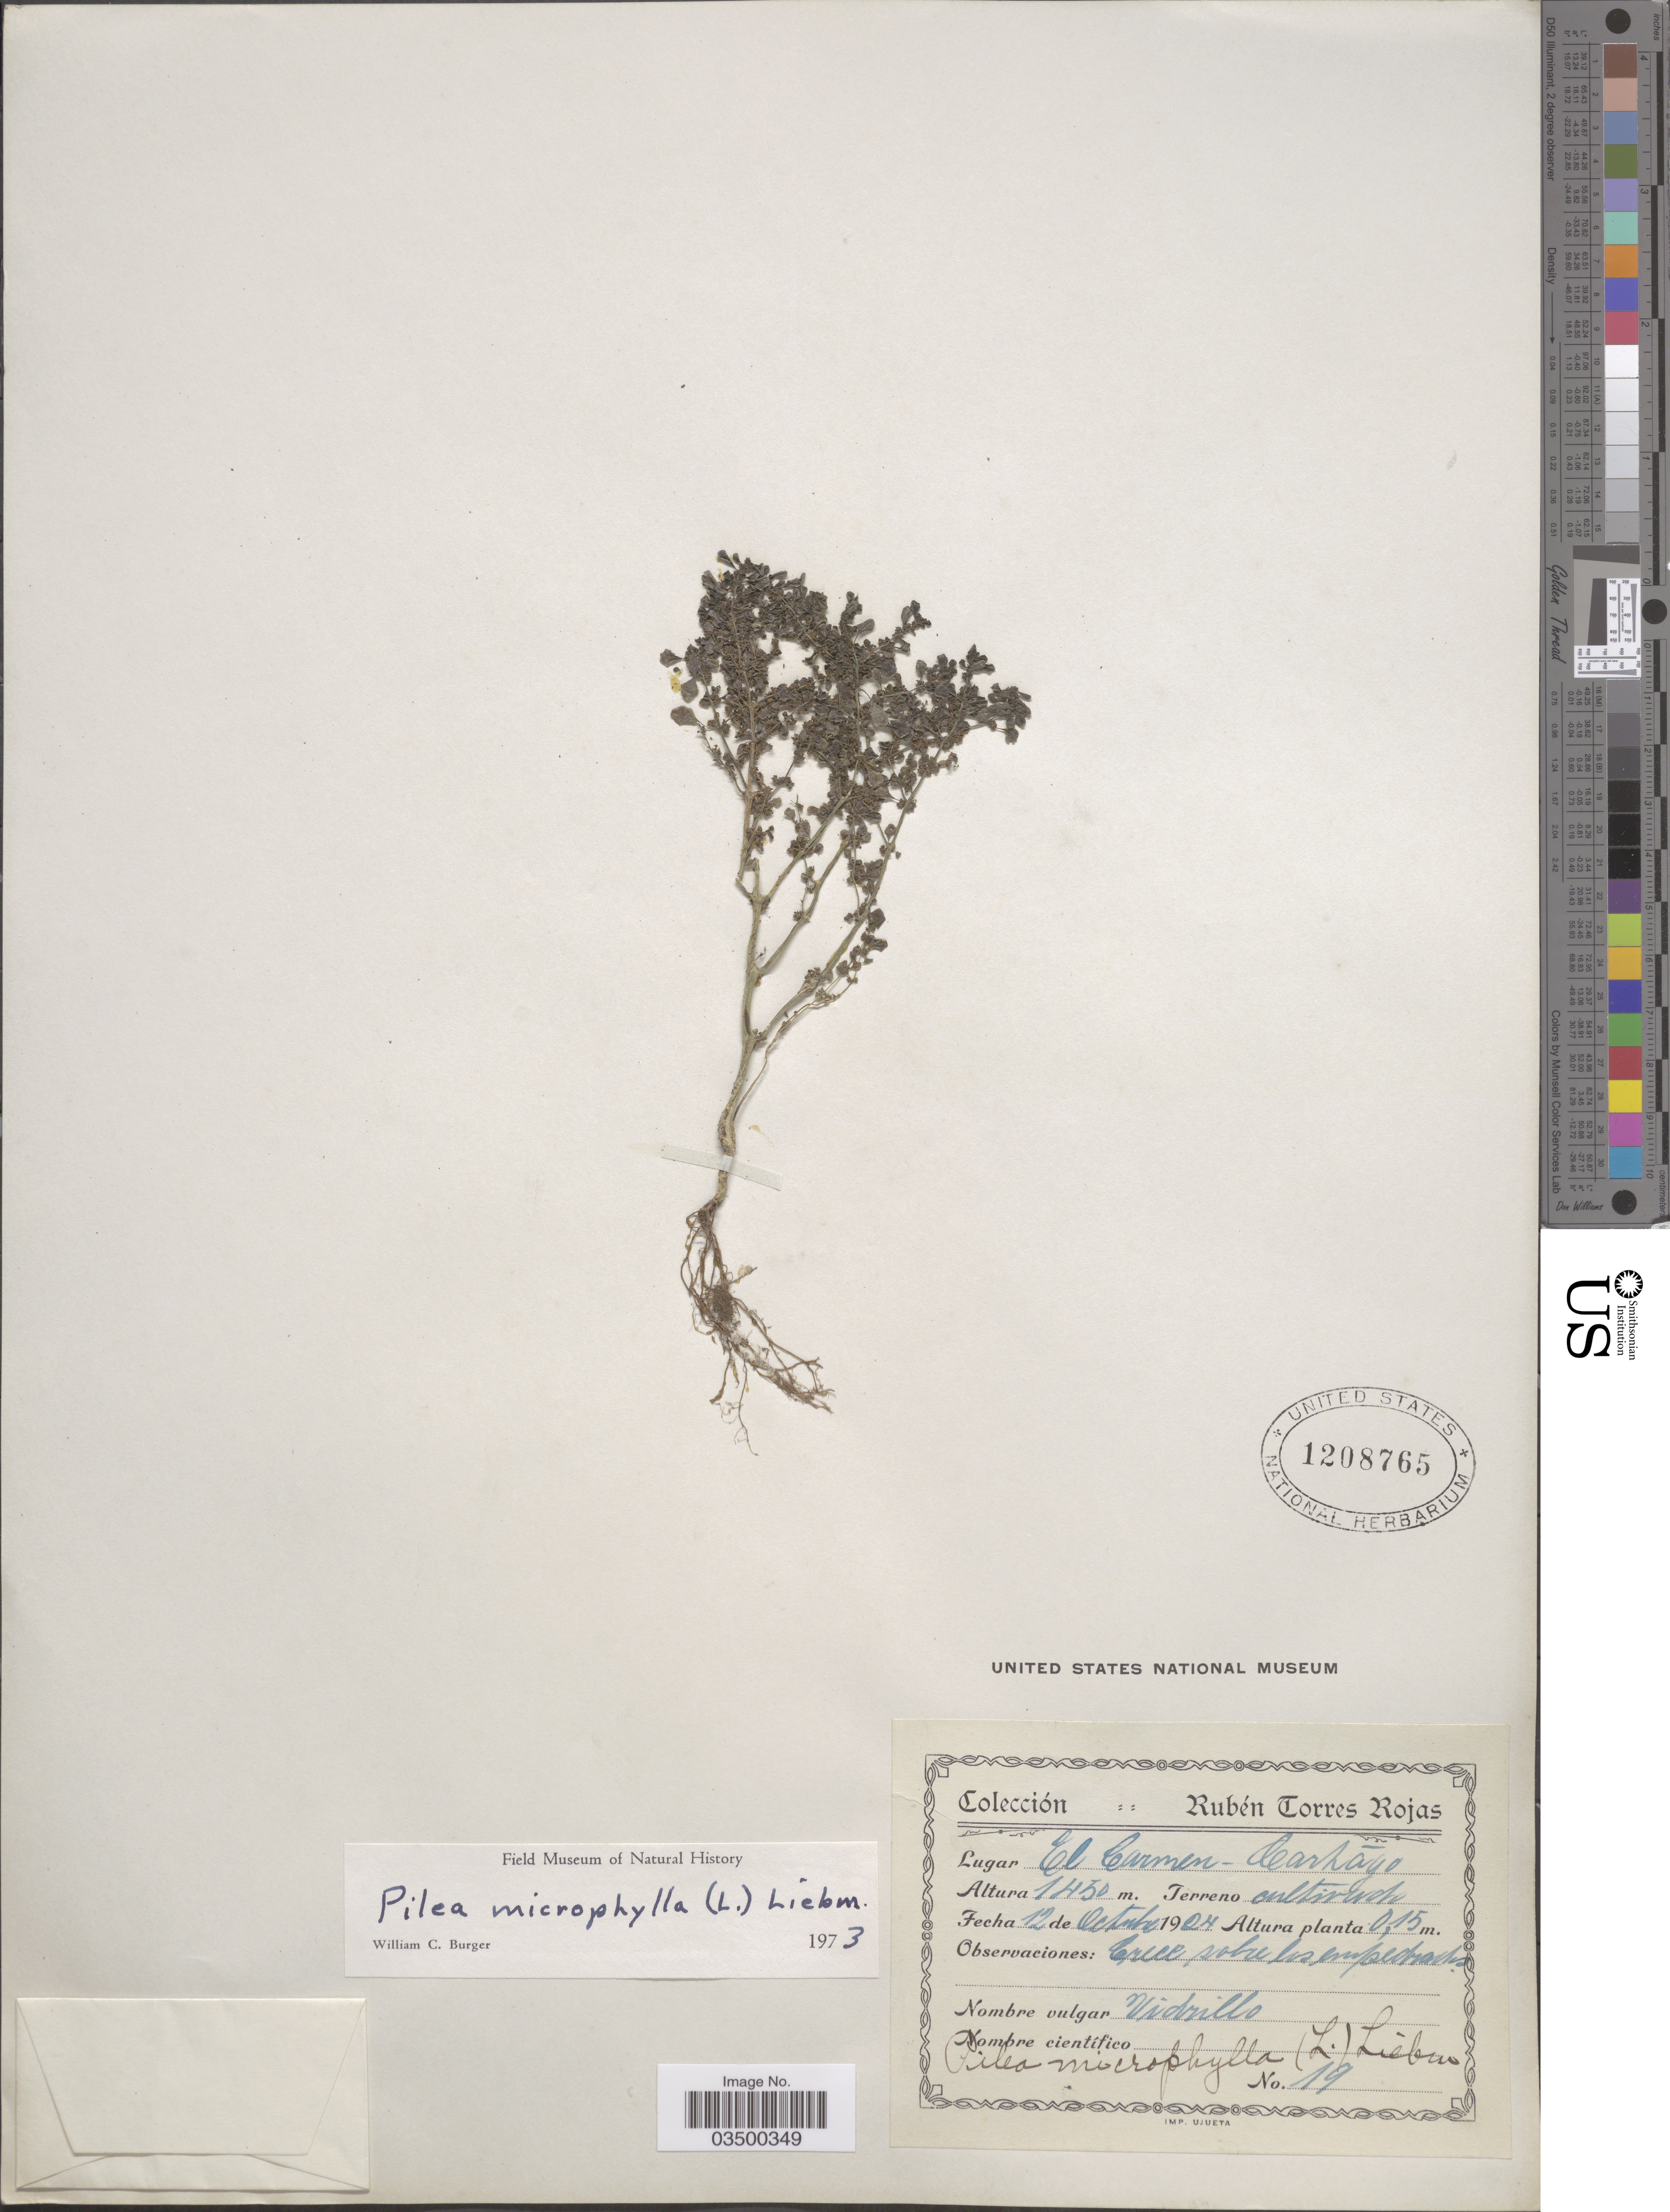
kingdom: Plantae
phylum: Tracheophyta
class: Magnoliopsida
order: Rosales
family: Urticaceae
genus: Pilea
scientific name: Pilea microphylla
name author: (L.) Liebm.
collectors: R. Torres Rojas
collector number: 19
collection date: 1924-10-12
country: Costa Rica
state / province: Cartago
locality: El Carmen.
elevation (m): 1450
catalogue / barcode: US 1208765